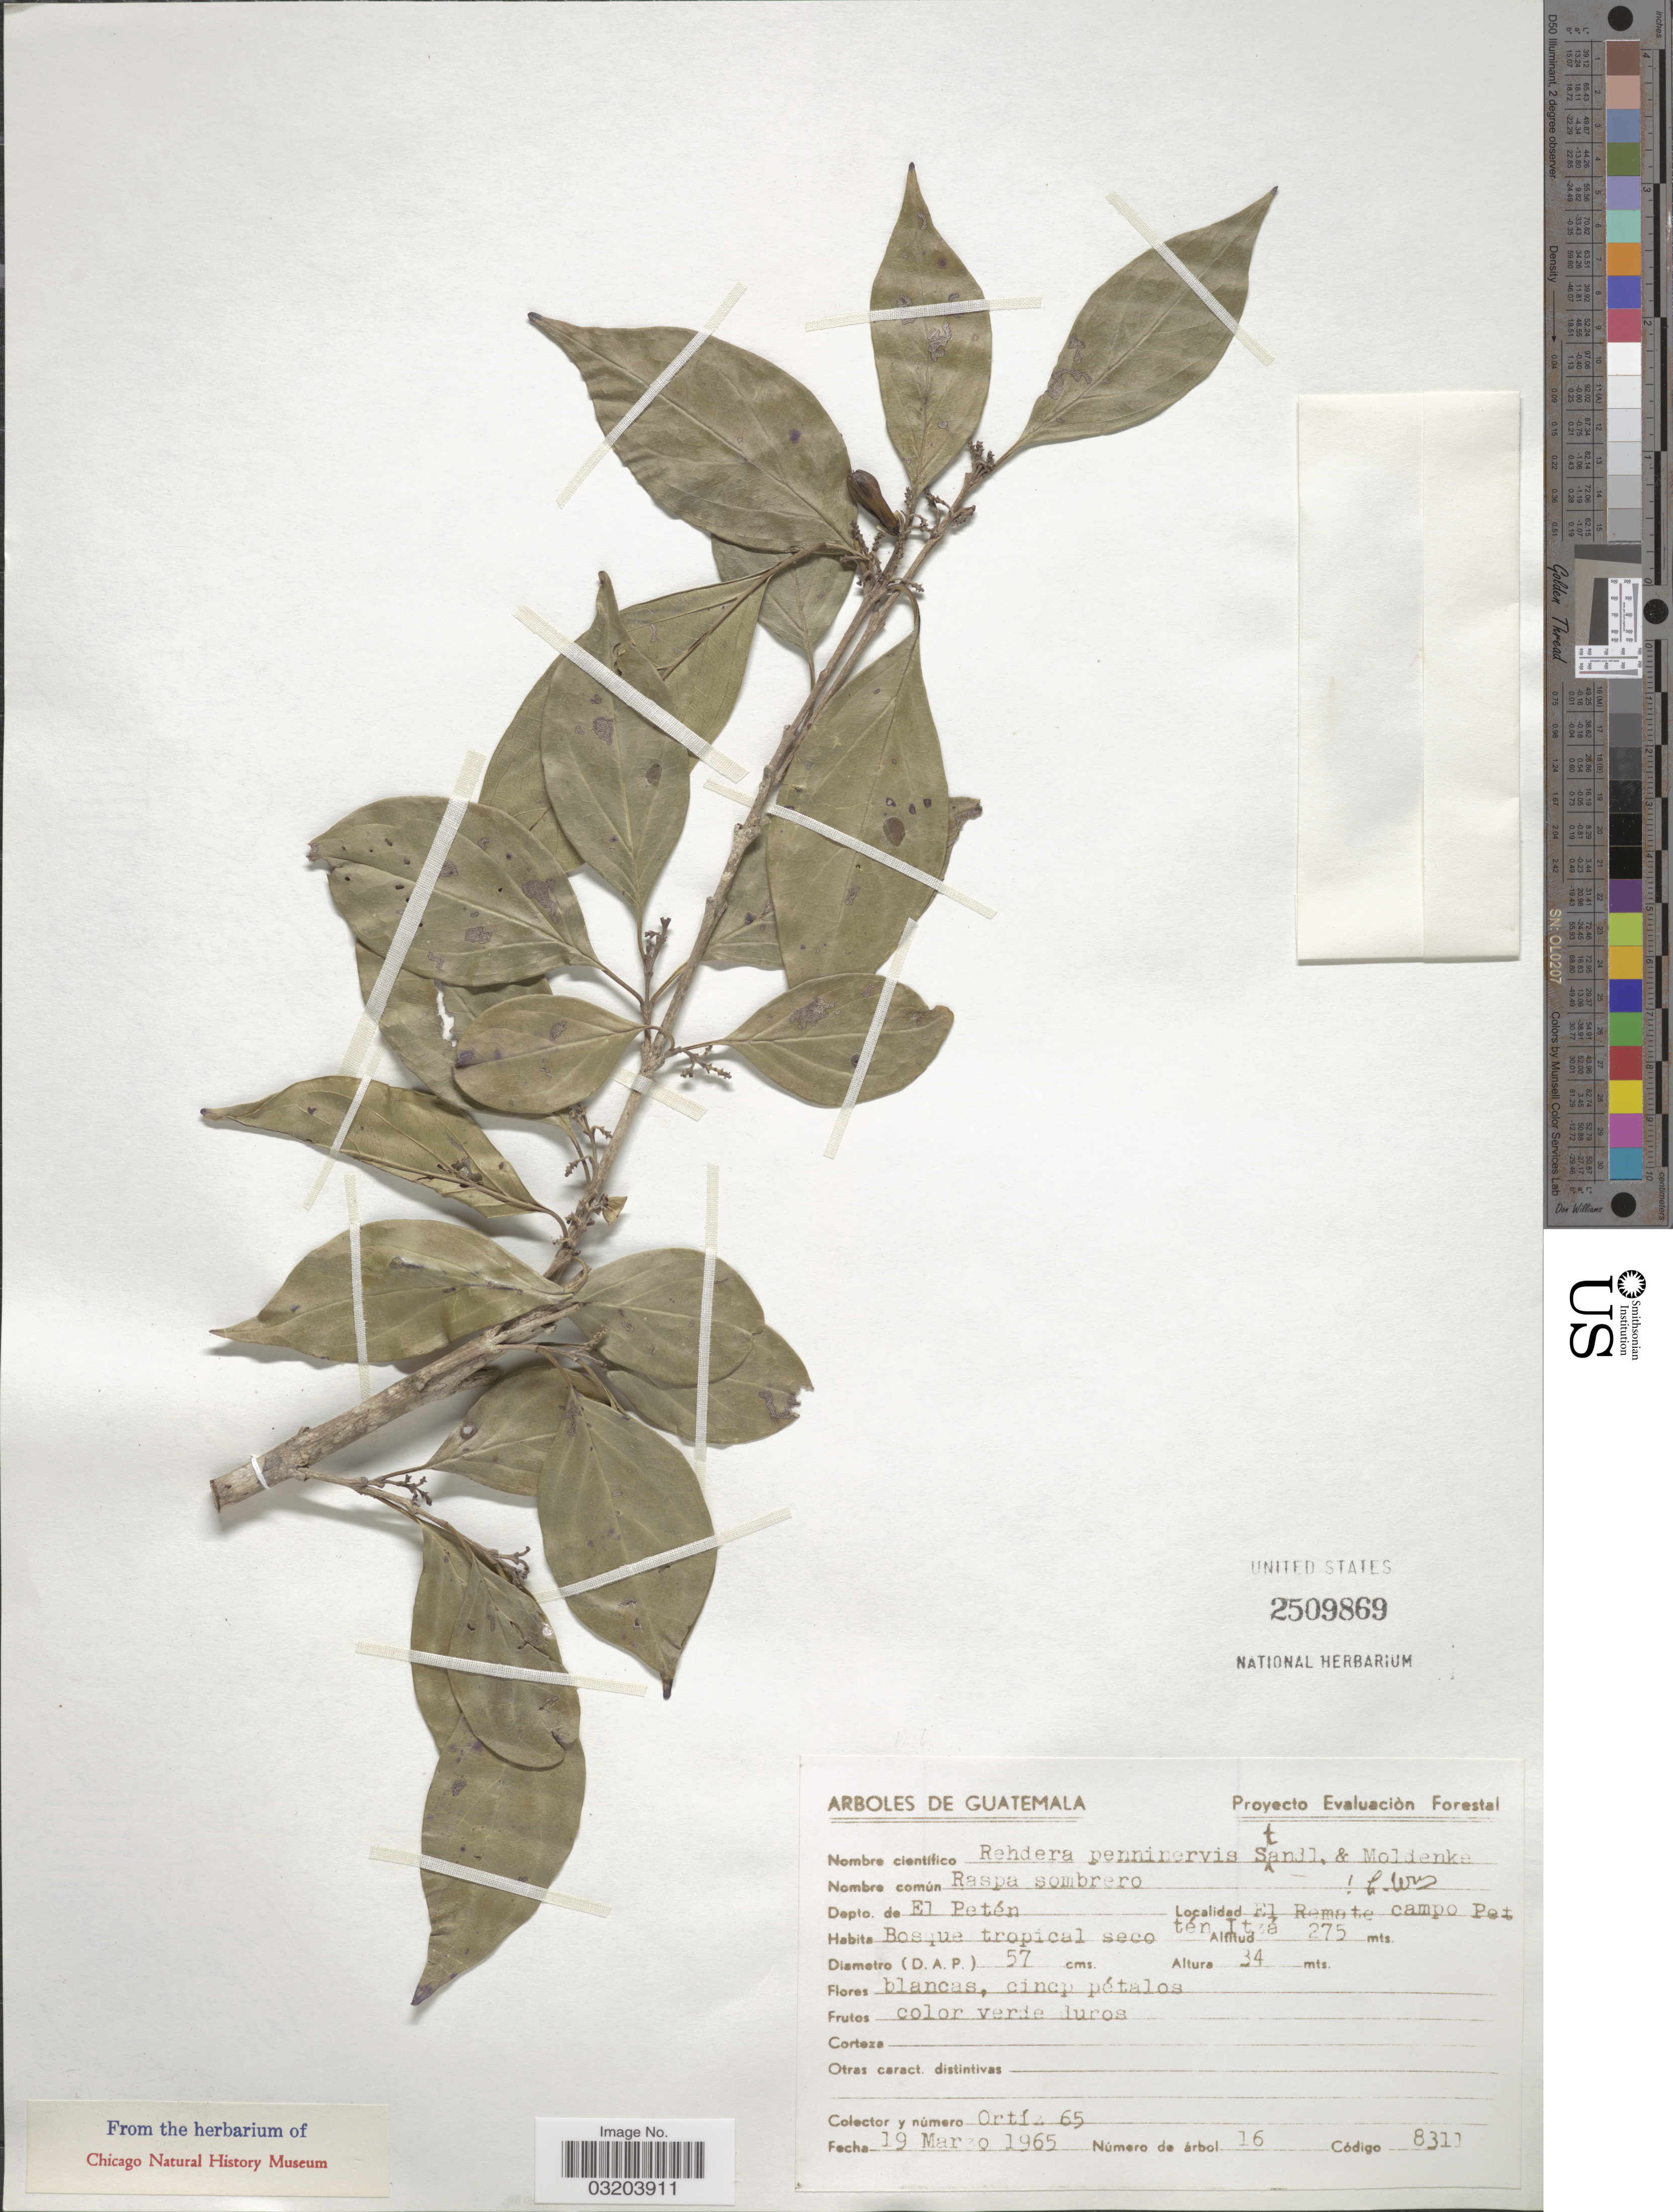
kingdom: Plantae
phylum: Tracheophyta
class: Magnoliopsida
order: Lamiales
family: Verbenaceae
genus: Rehdera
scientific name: Rehdera penninervia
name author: Standl. & Moldenke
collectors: -- Ortiz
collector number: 65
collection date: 1965-03-19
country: Guatemala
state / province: El Petén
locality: Depto. de El Petén. El Remate campo Petén Itza.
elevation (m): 275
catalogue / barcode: US 2509869